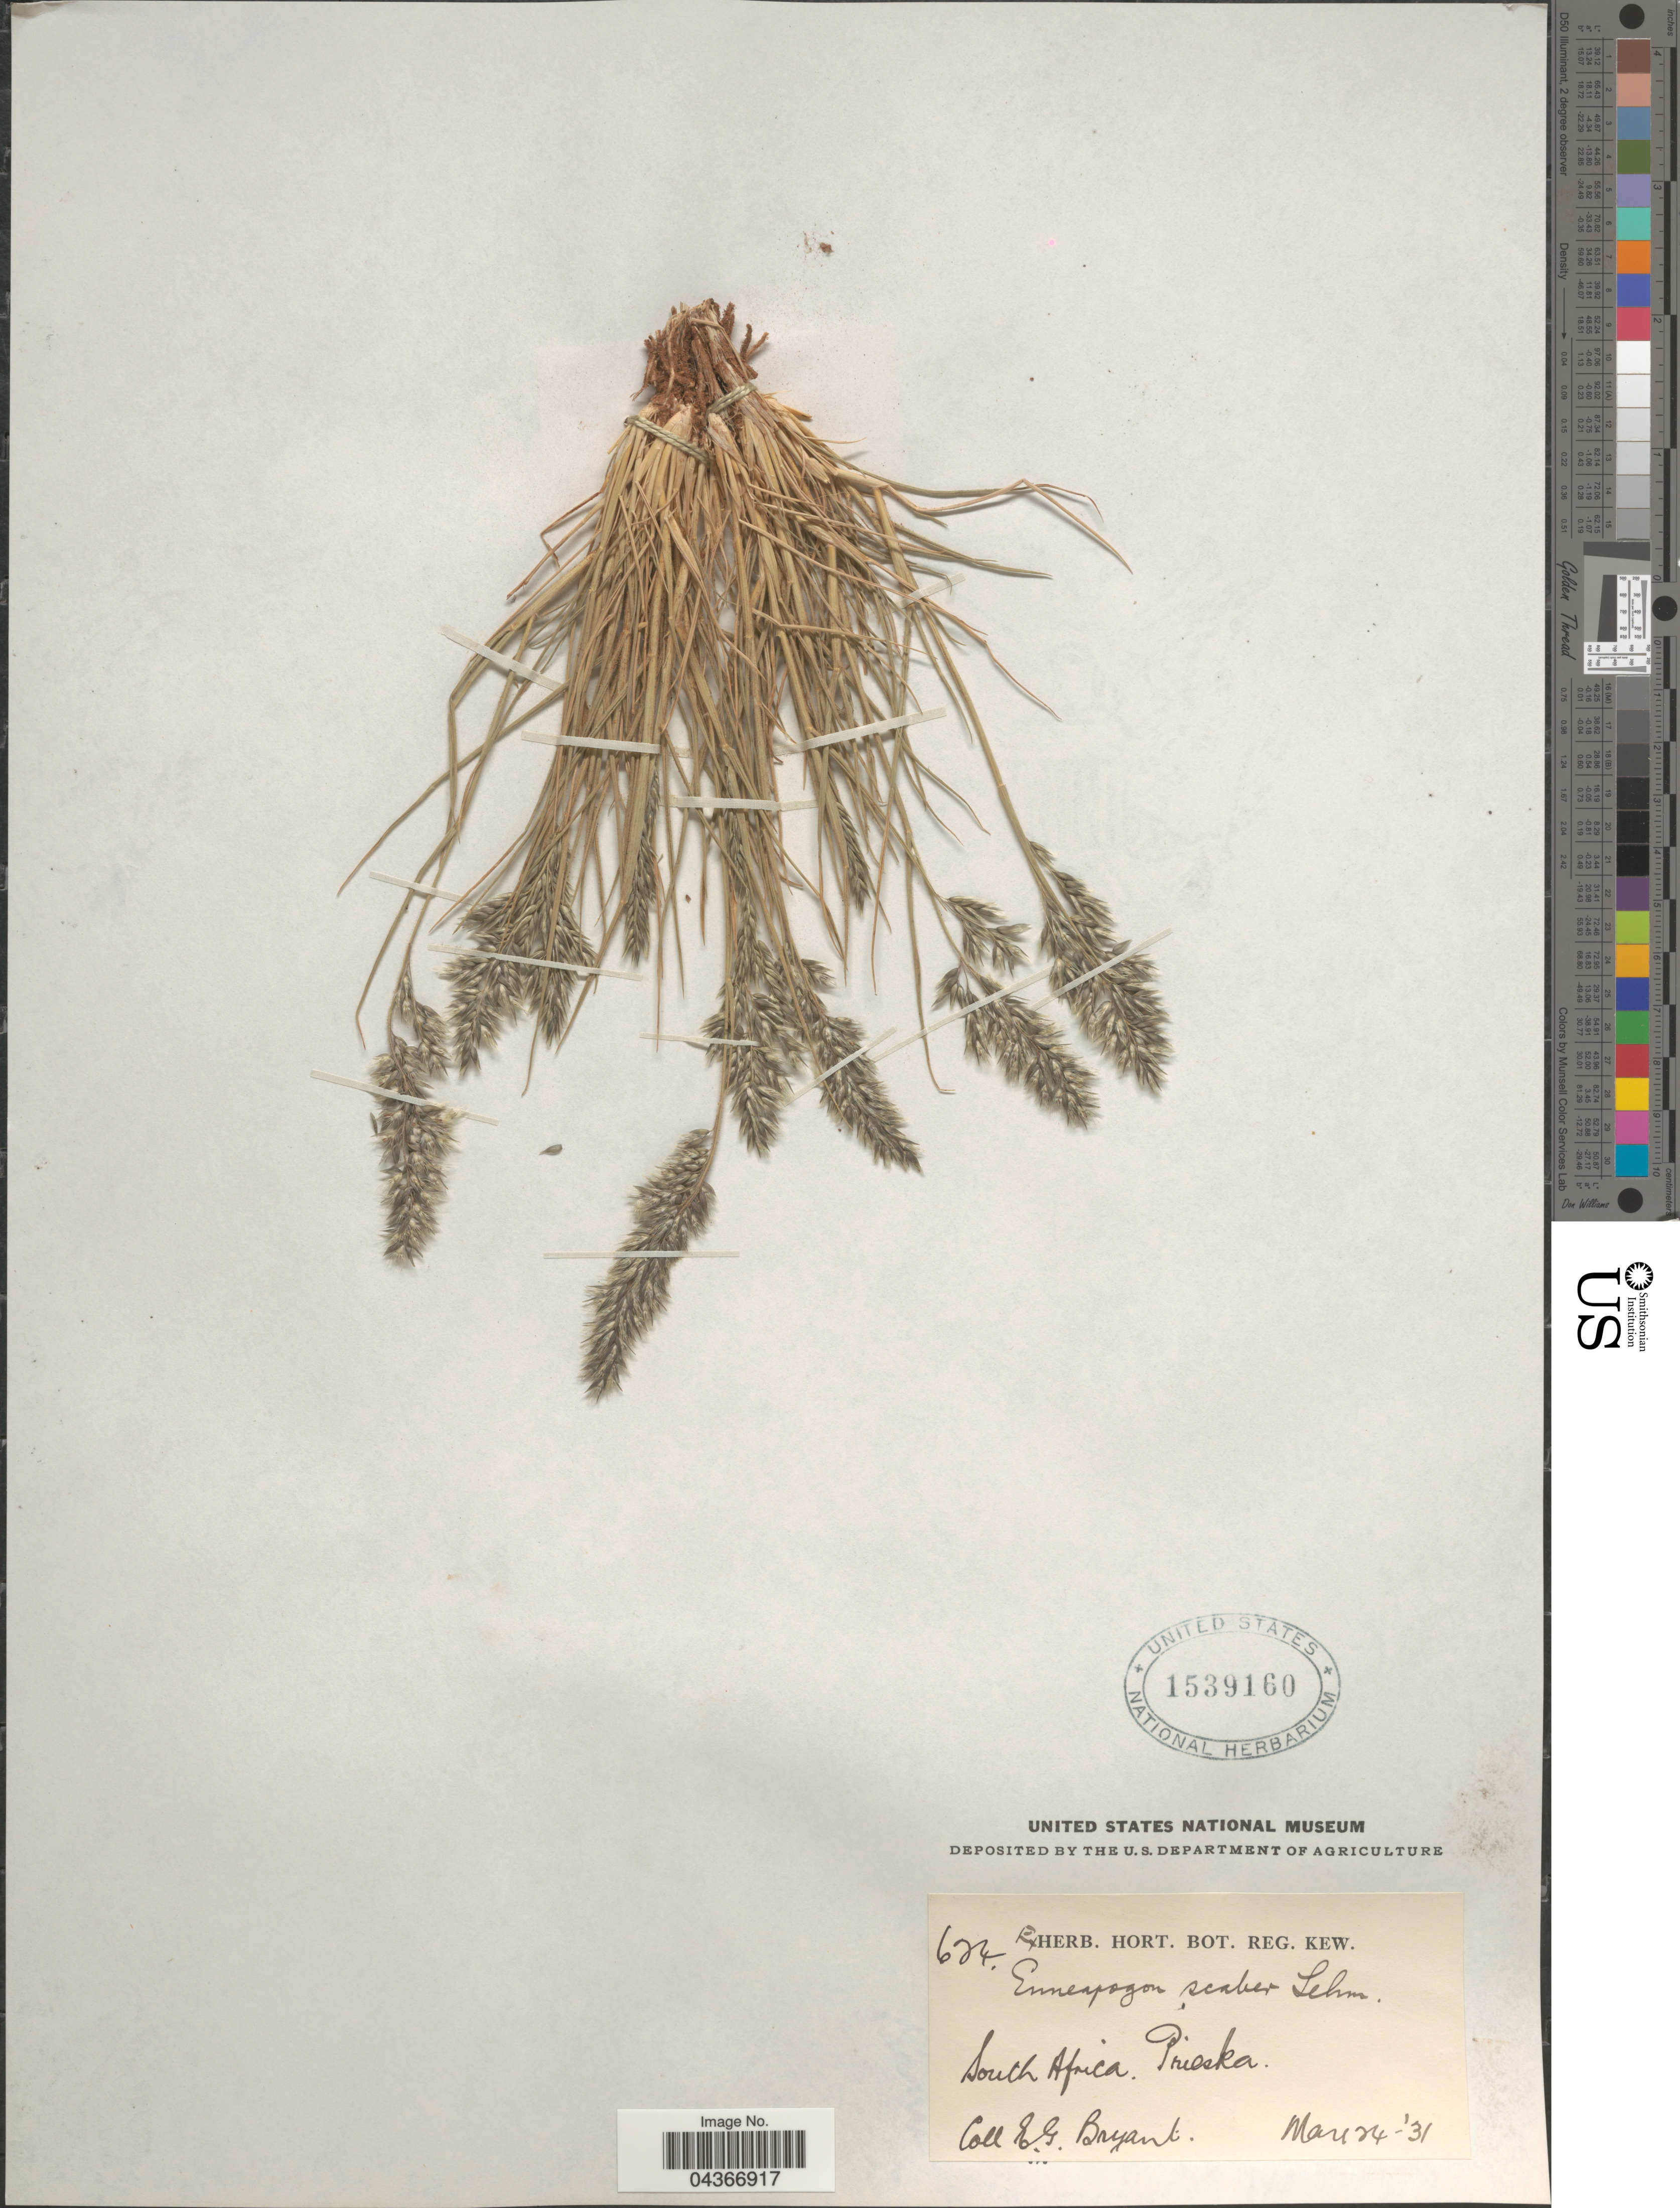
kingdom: Plantae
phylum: Tracheophyta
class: Liliopsida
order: Poales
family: Poaceae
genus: Enneapogon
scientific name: Enneapogon scaber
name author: Lehm.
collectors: E. Bryant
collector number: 624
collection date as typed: Transcribed d/m/y: 24/5/31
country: South Africa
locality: Prieska.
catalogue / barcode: US 1539160